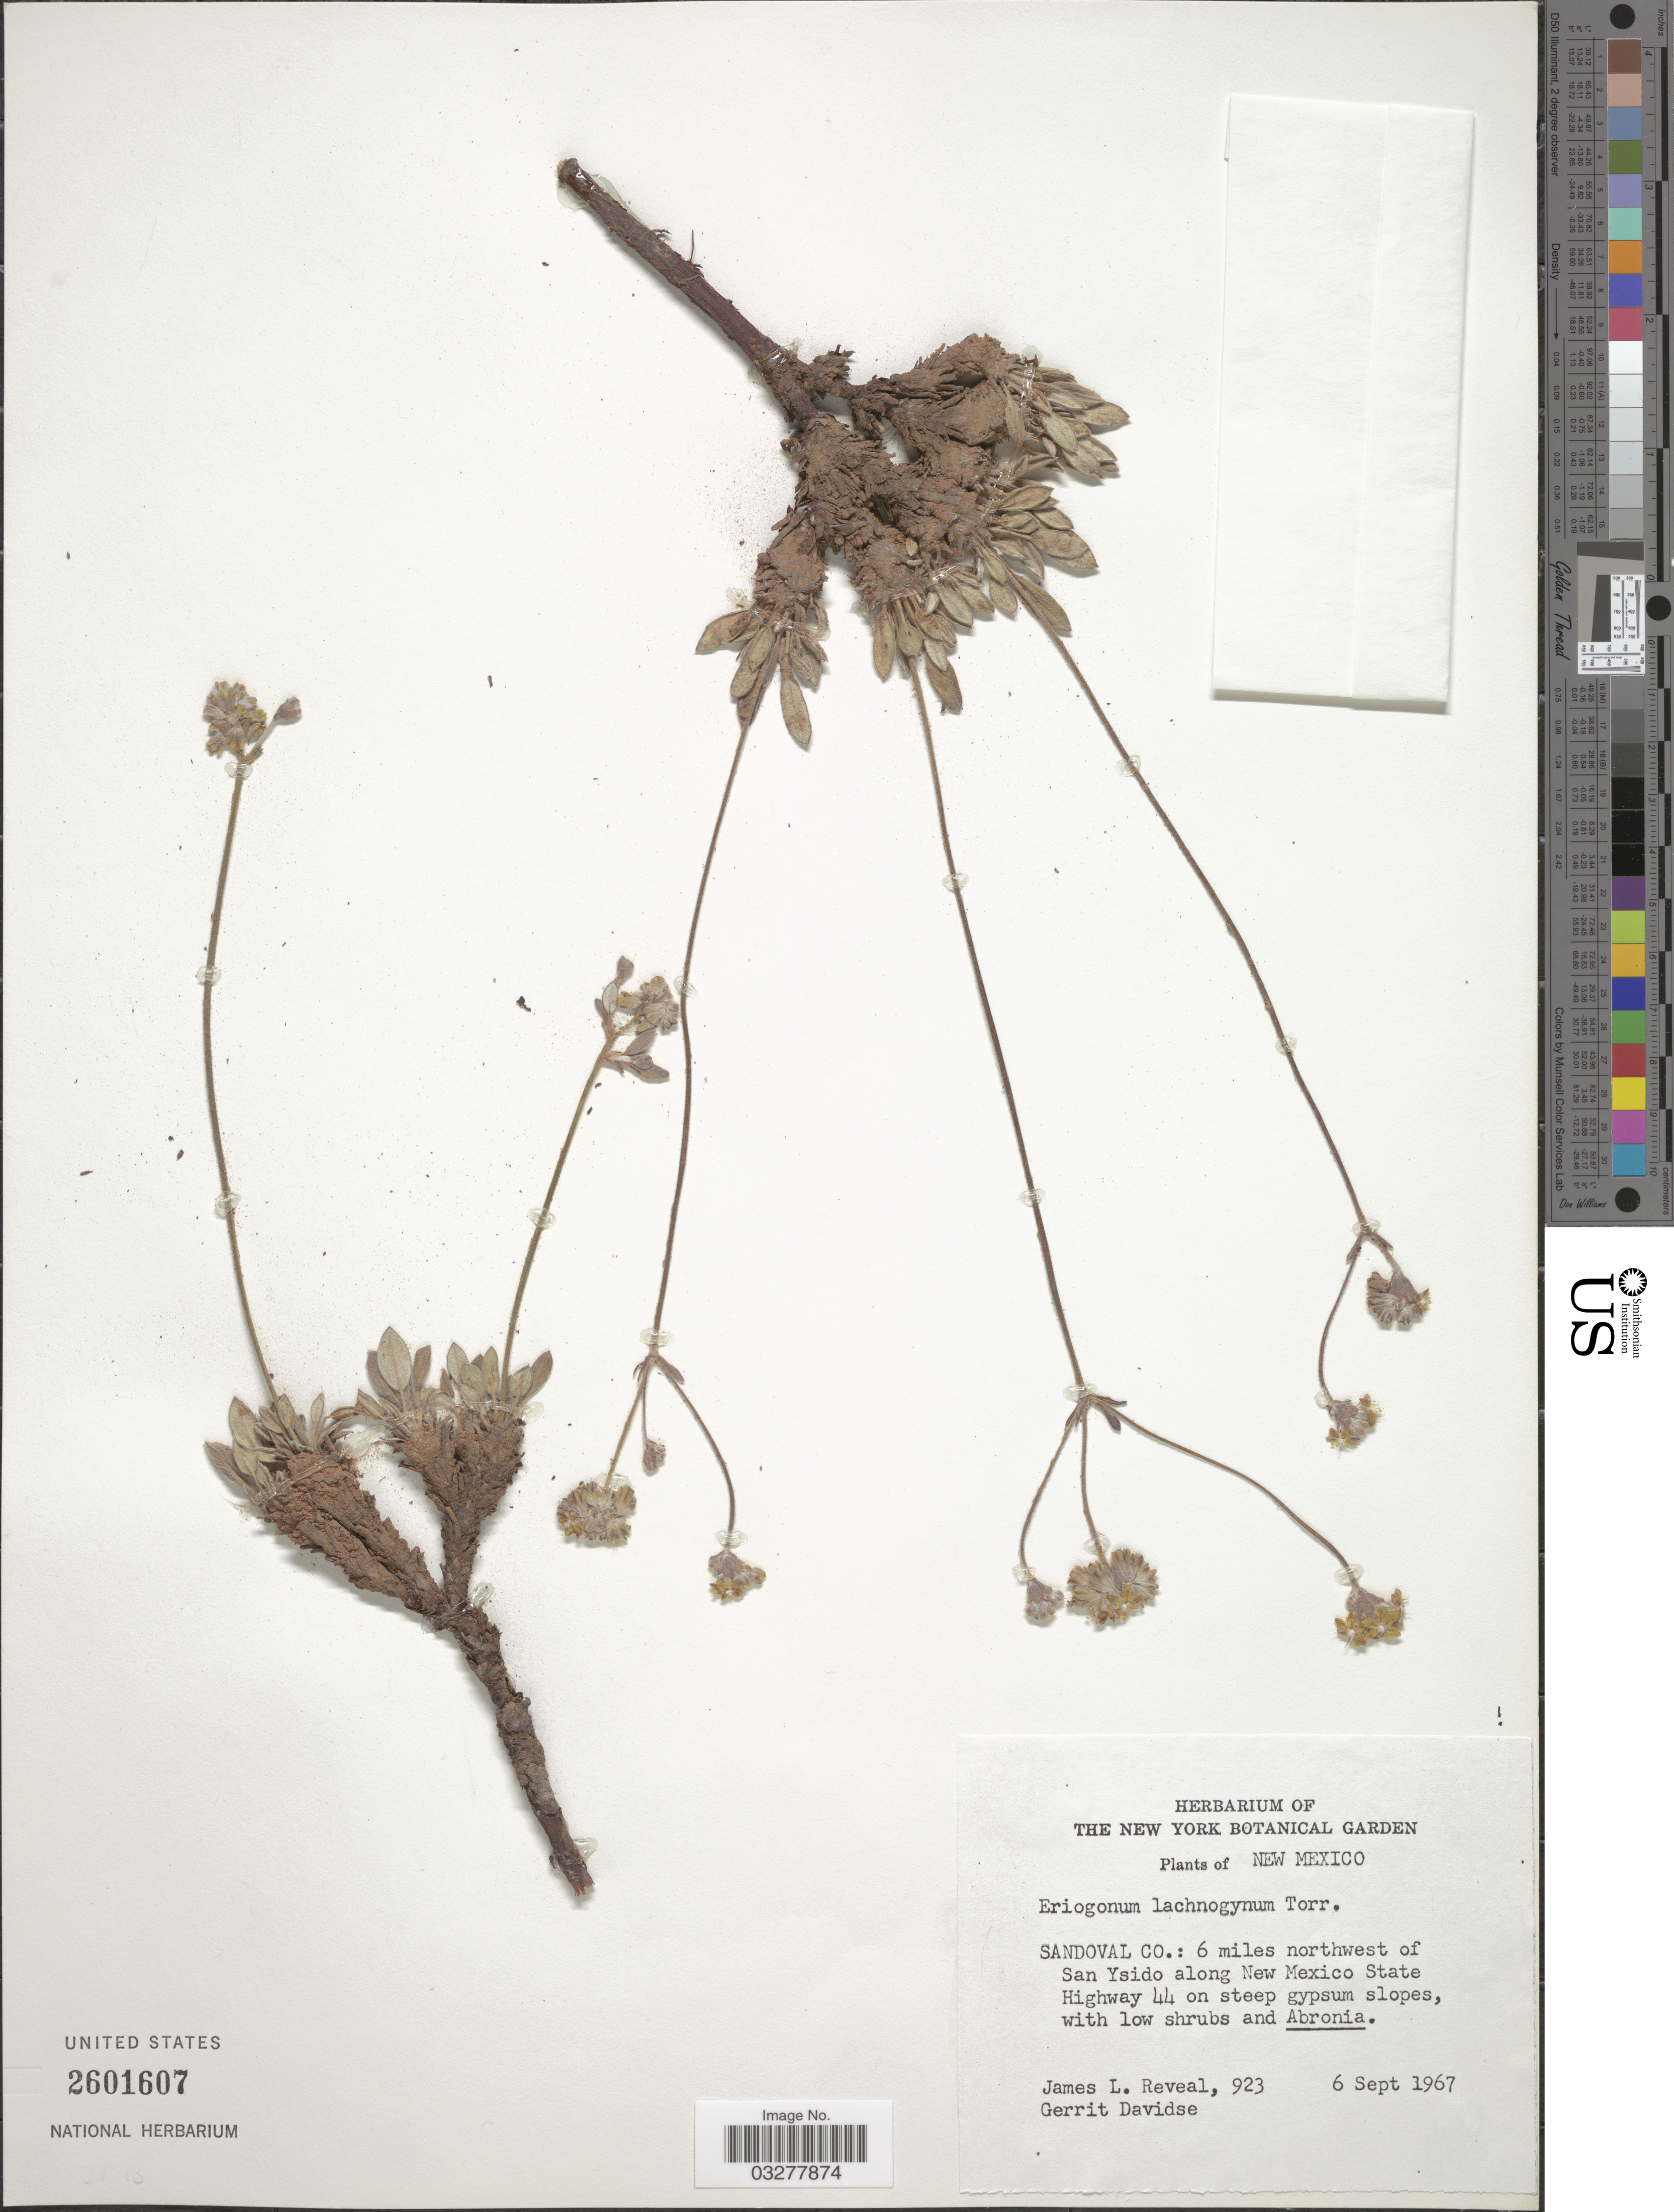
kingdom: Plantae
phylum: Tracheophyta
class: Magnoliopsida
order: Caryophyllales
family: Polygonaceae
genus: Eriogonum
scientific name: Eriogonum lachnogynum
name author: Torr. ex Benth.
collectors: J. L. Reveal & G. Davidse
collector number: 923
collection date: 1967-09-06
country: United States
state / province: New Mexico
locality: Sandoval Co.: 6 miles northwest of San Ysido along New Mexico State Highway 44.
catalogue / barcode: US 2601607